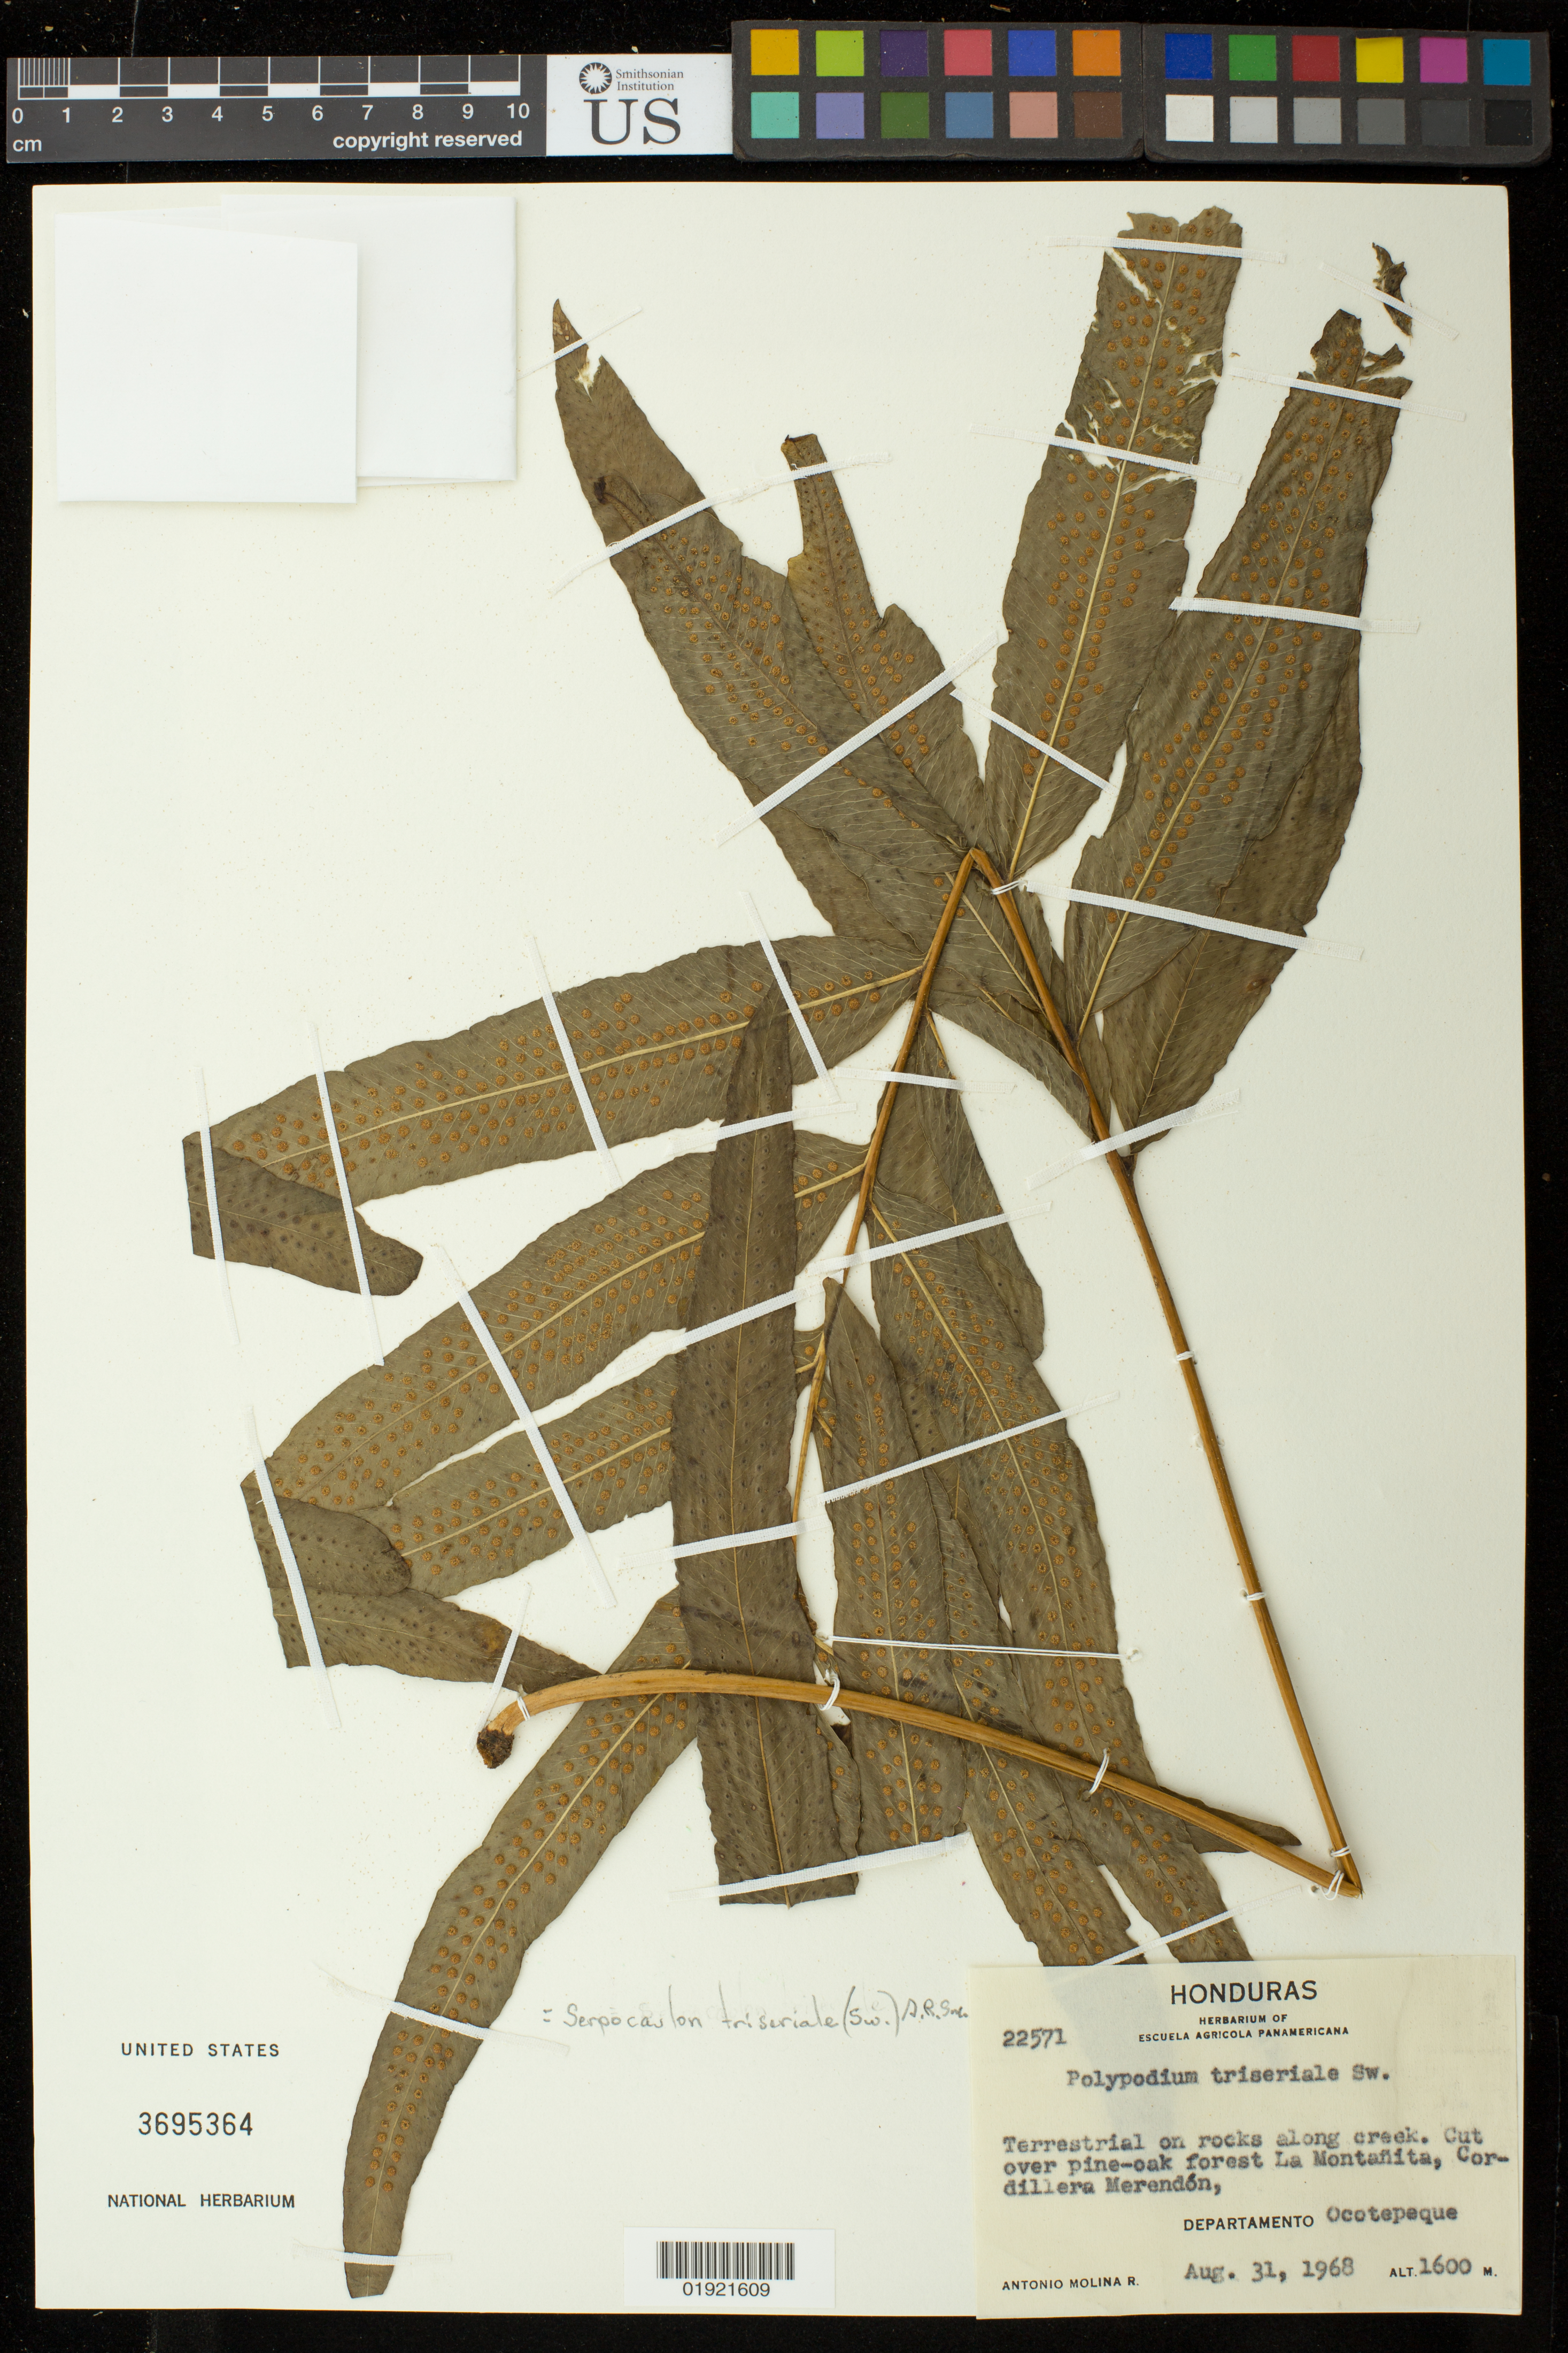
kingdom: Plantae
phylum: Tracheophyta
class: Polypodiopsida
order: Polypodiales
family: Polypodiaceae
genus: Serpocaulon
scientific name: Serpocaulon triseriale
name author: (Sw.) A.R. Sm.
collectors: A. Molina R.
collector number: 22571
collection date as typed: Aug. 31, 1968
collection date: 1968-08-31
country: Honduras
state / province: Ocotepeque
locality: Cut over pine-oak forest La Montañita, Cordillera del Merendón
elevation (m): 1600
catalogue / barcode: US 3695364